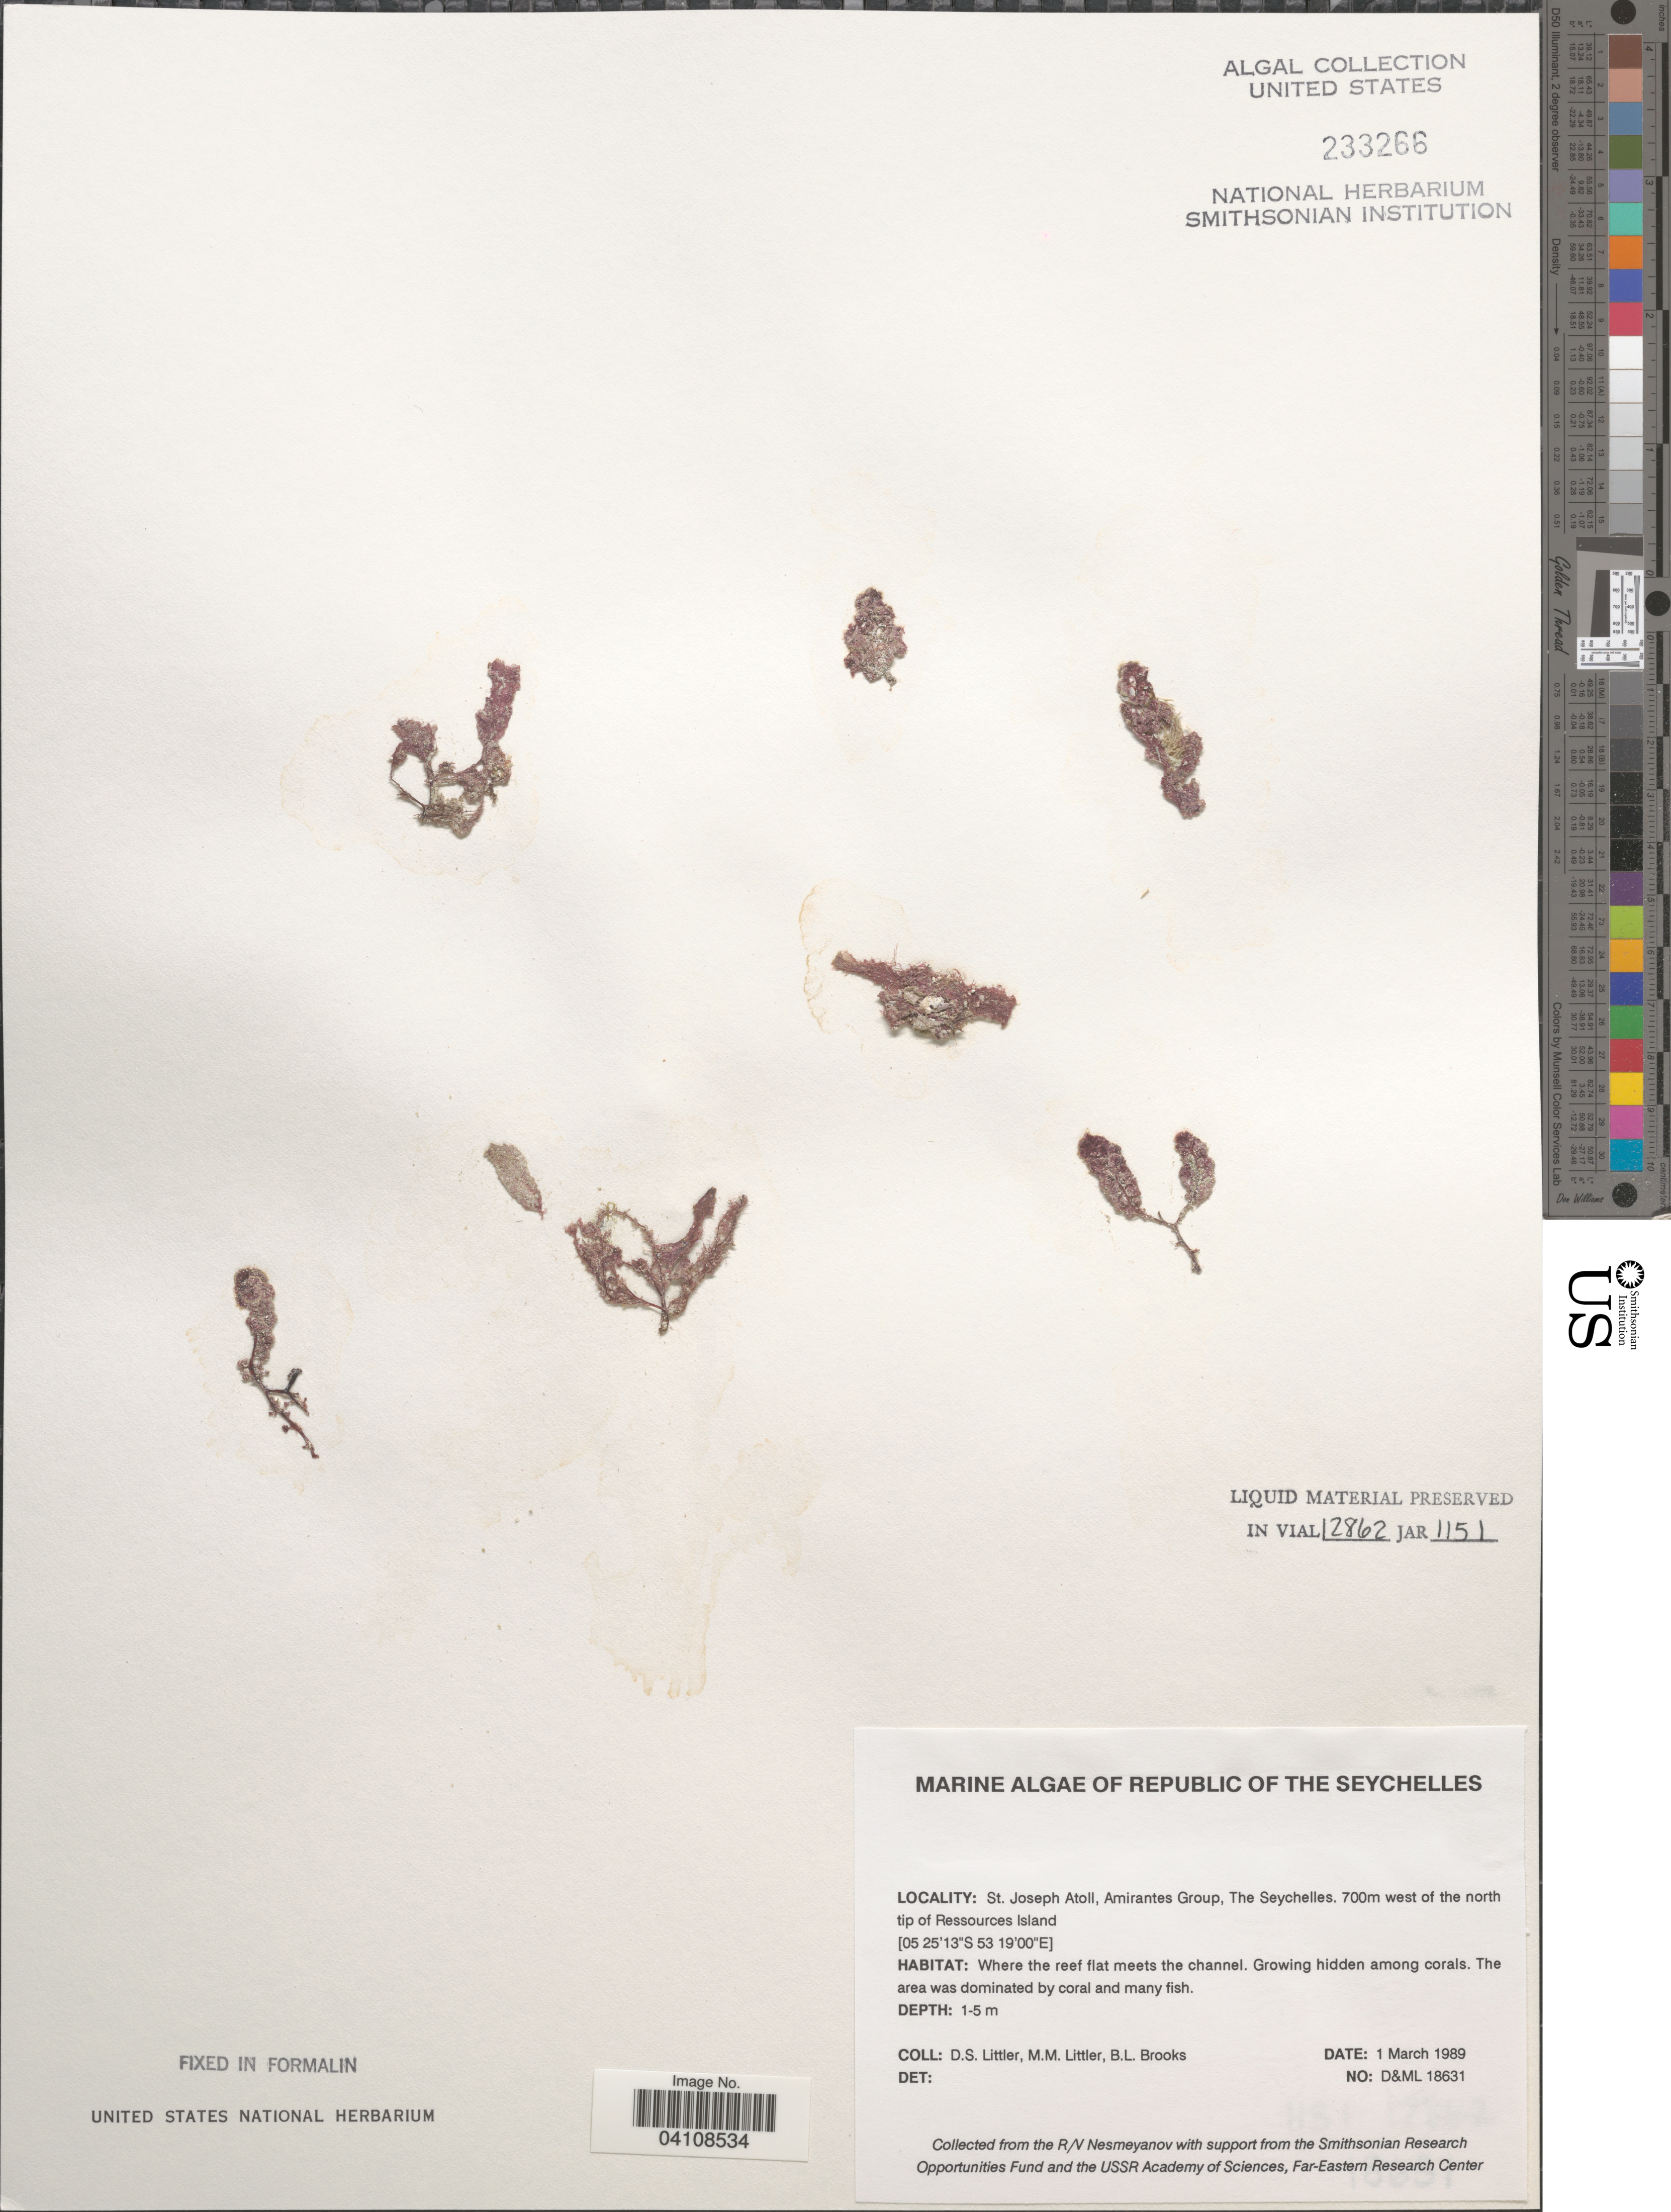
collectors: D. S. Littler & B. Brooks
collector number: D&ML18631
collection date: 1989-03-01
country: Seychelles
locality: Republic of The Seychelles. St. Joseph Atoll, Amirantes Group. 700m west of the north tip of Ressources Island. Where the reef flat meets the channel.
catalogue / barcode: US 233266